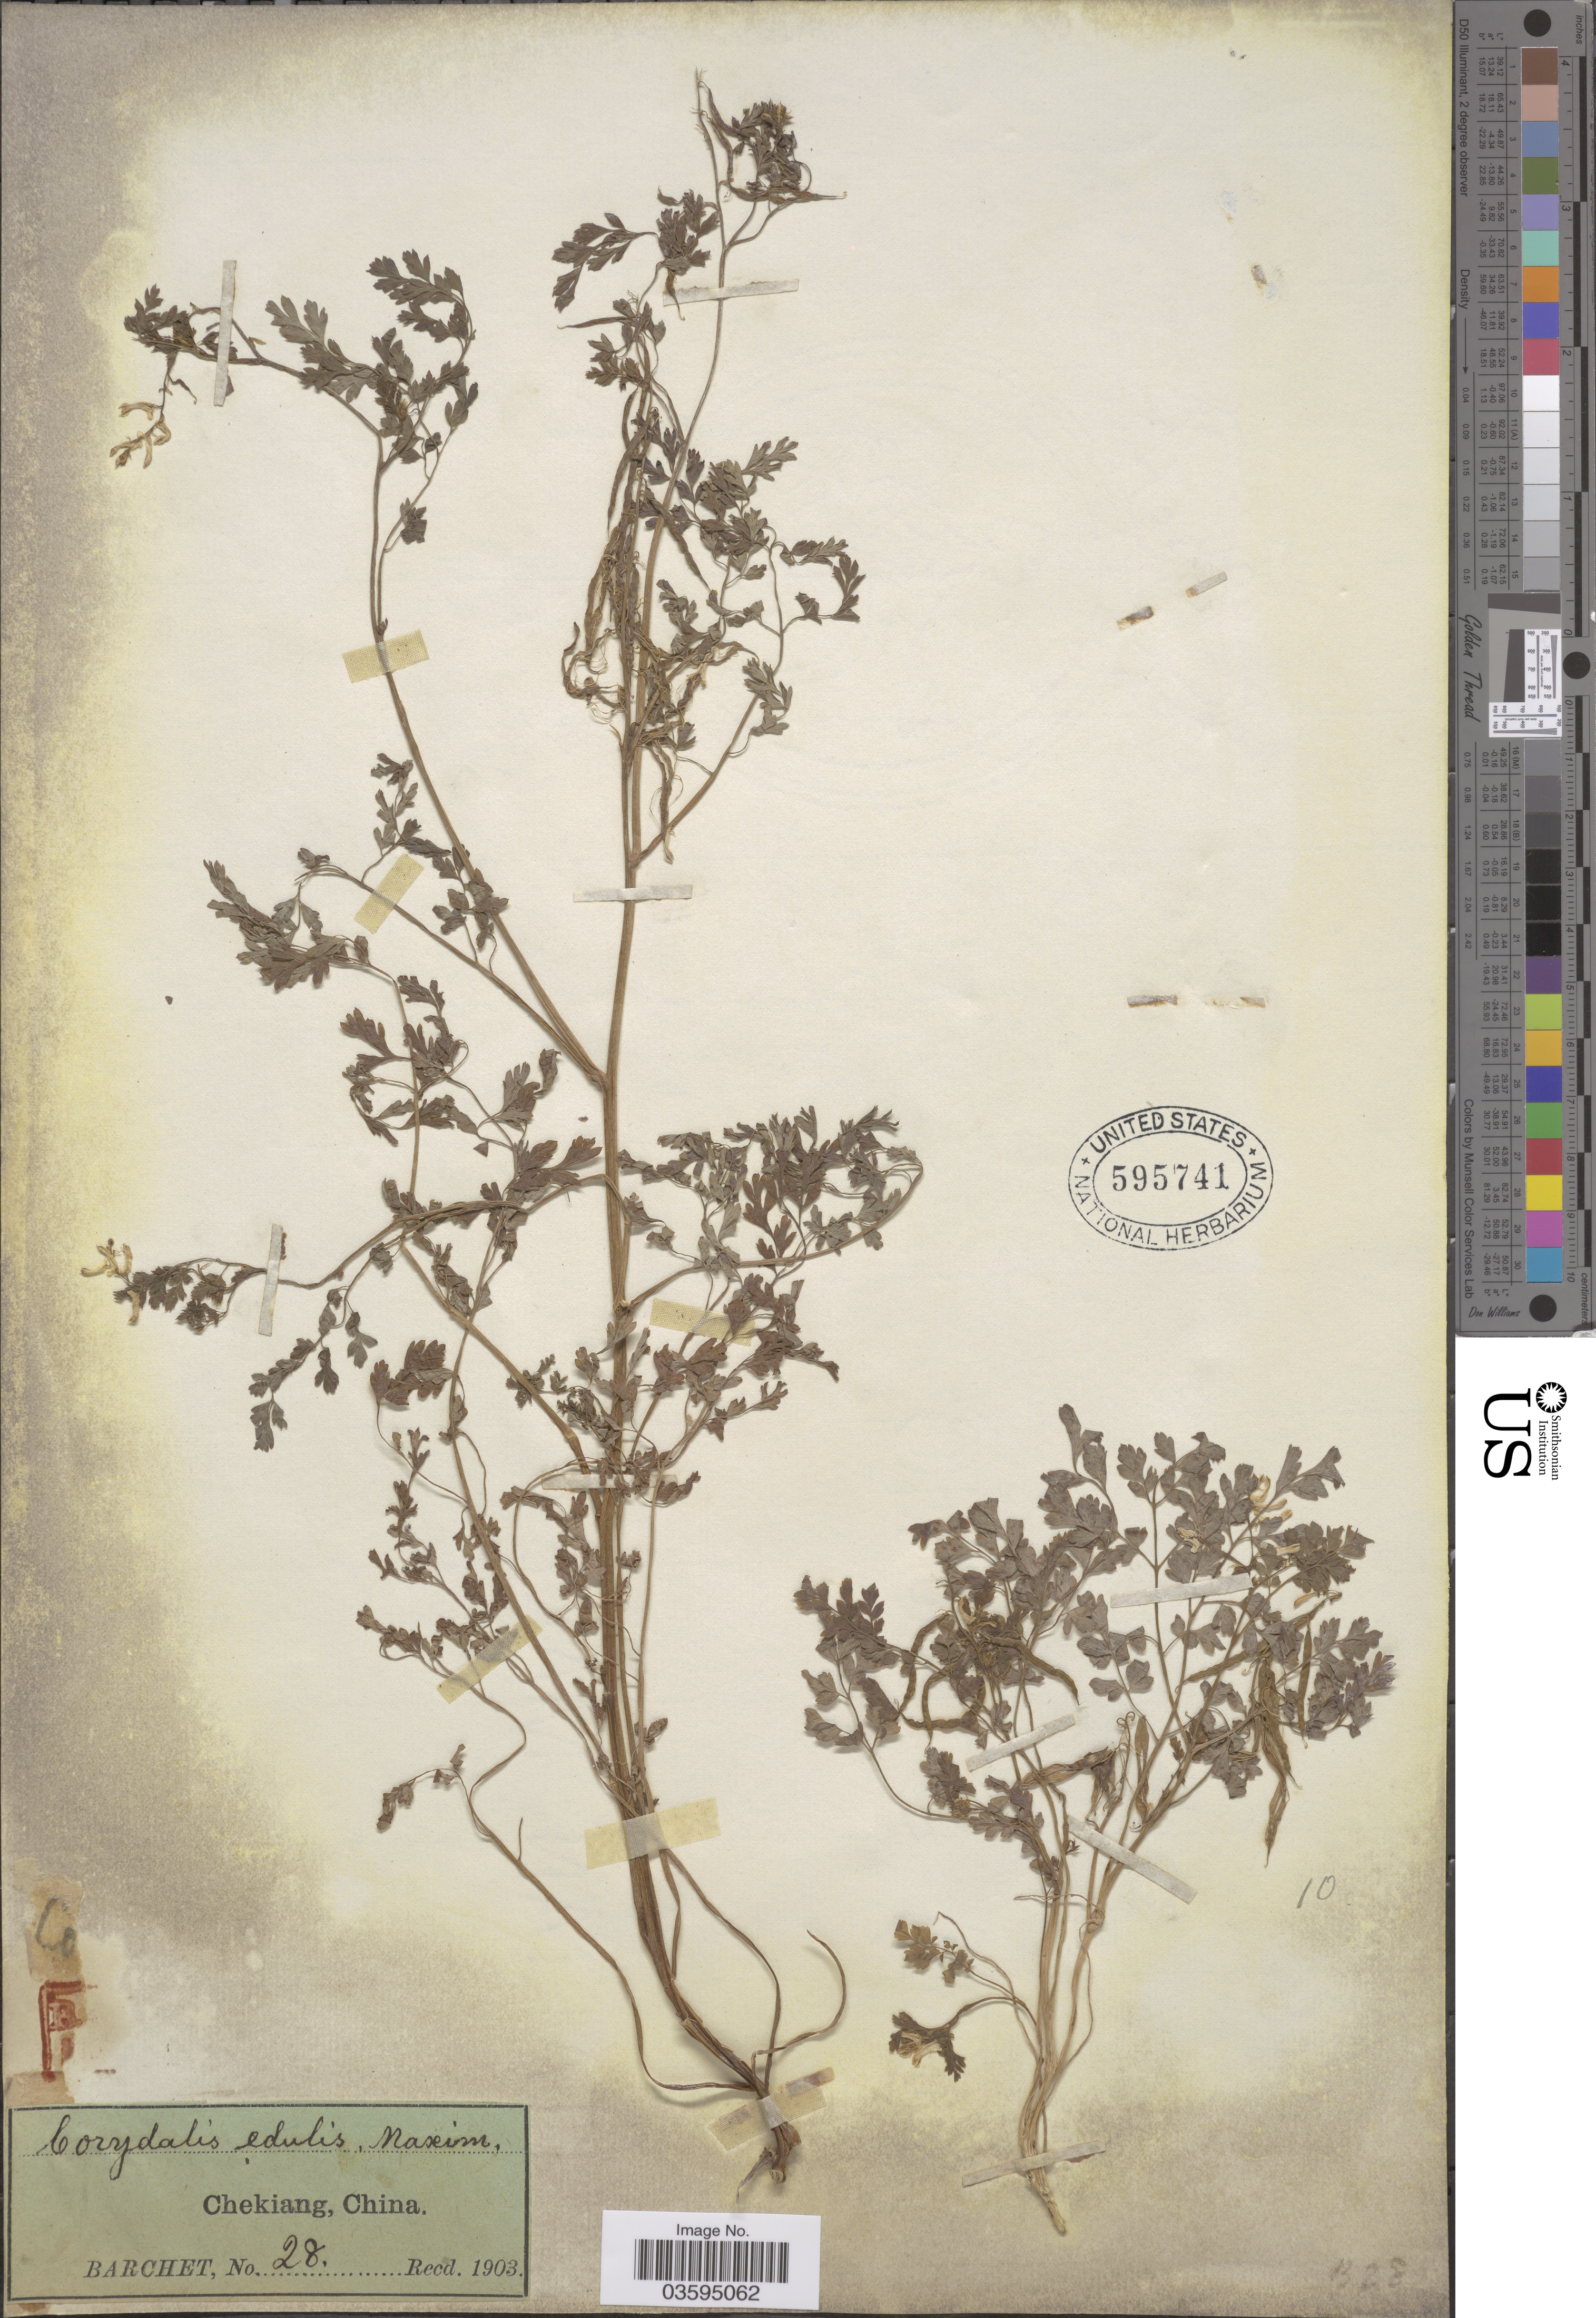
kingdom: Plantae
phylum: Tracheophyta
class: Magnoliopsida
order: Ranunculales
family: Papaveraceae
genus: Corydalis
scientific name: Corydalis edulis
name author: Maxim.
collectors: Barchet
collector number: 28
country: China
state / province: Zhejiang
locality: Chekiang.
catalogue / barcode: US 595741